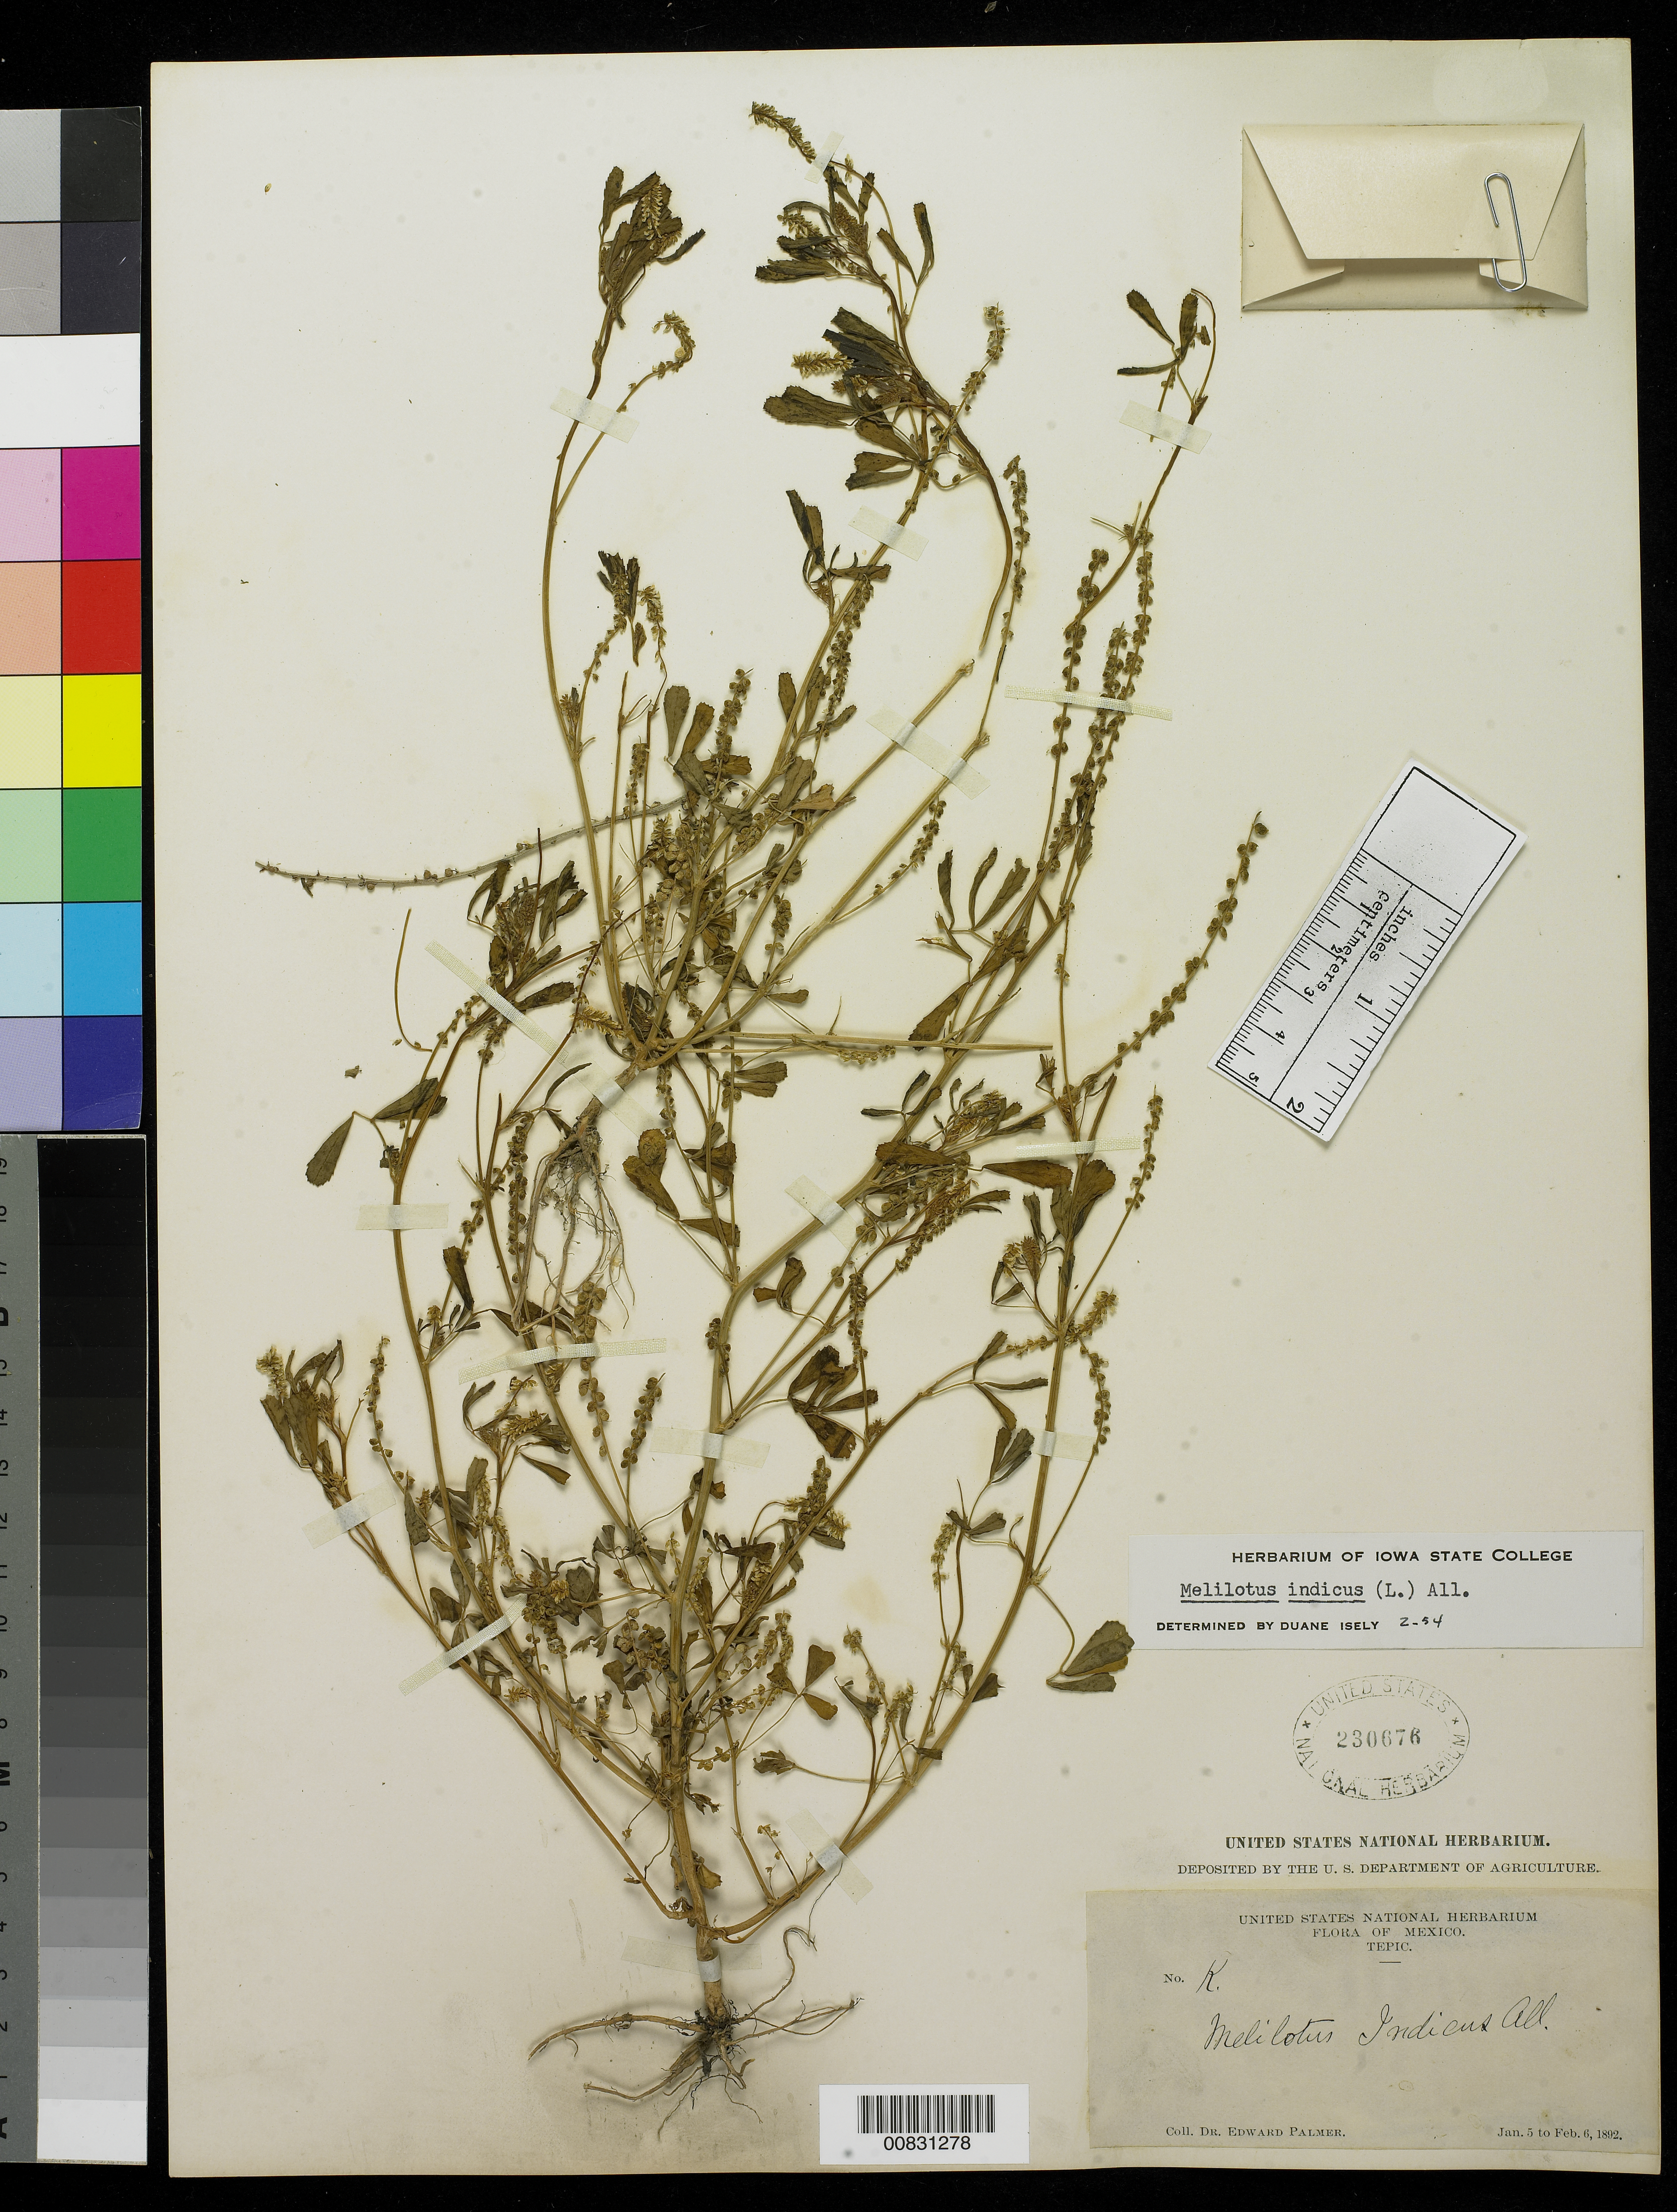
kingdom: Plantae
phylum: Tracheophyta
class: Magnoliopsida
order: Fabales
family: Fabaceae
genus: Melilotus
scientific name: Melilotus indicus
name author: (L.) All.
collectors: E. Palmer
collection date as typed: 05 Jan 1892 to 06 Feb 1892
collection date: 1892-01-05/1892-02-06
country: Mexico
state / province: Nayarit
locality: K. Tepic, Nayarit.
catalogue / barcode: US 230676